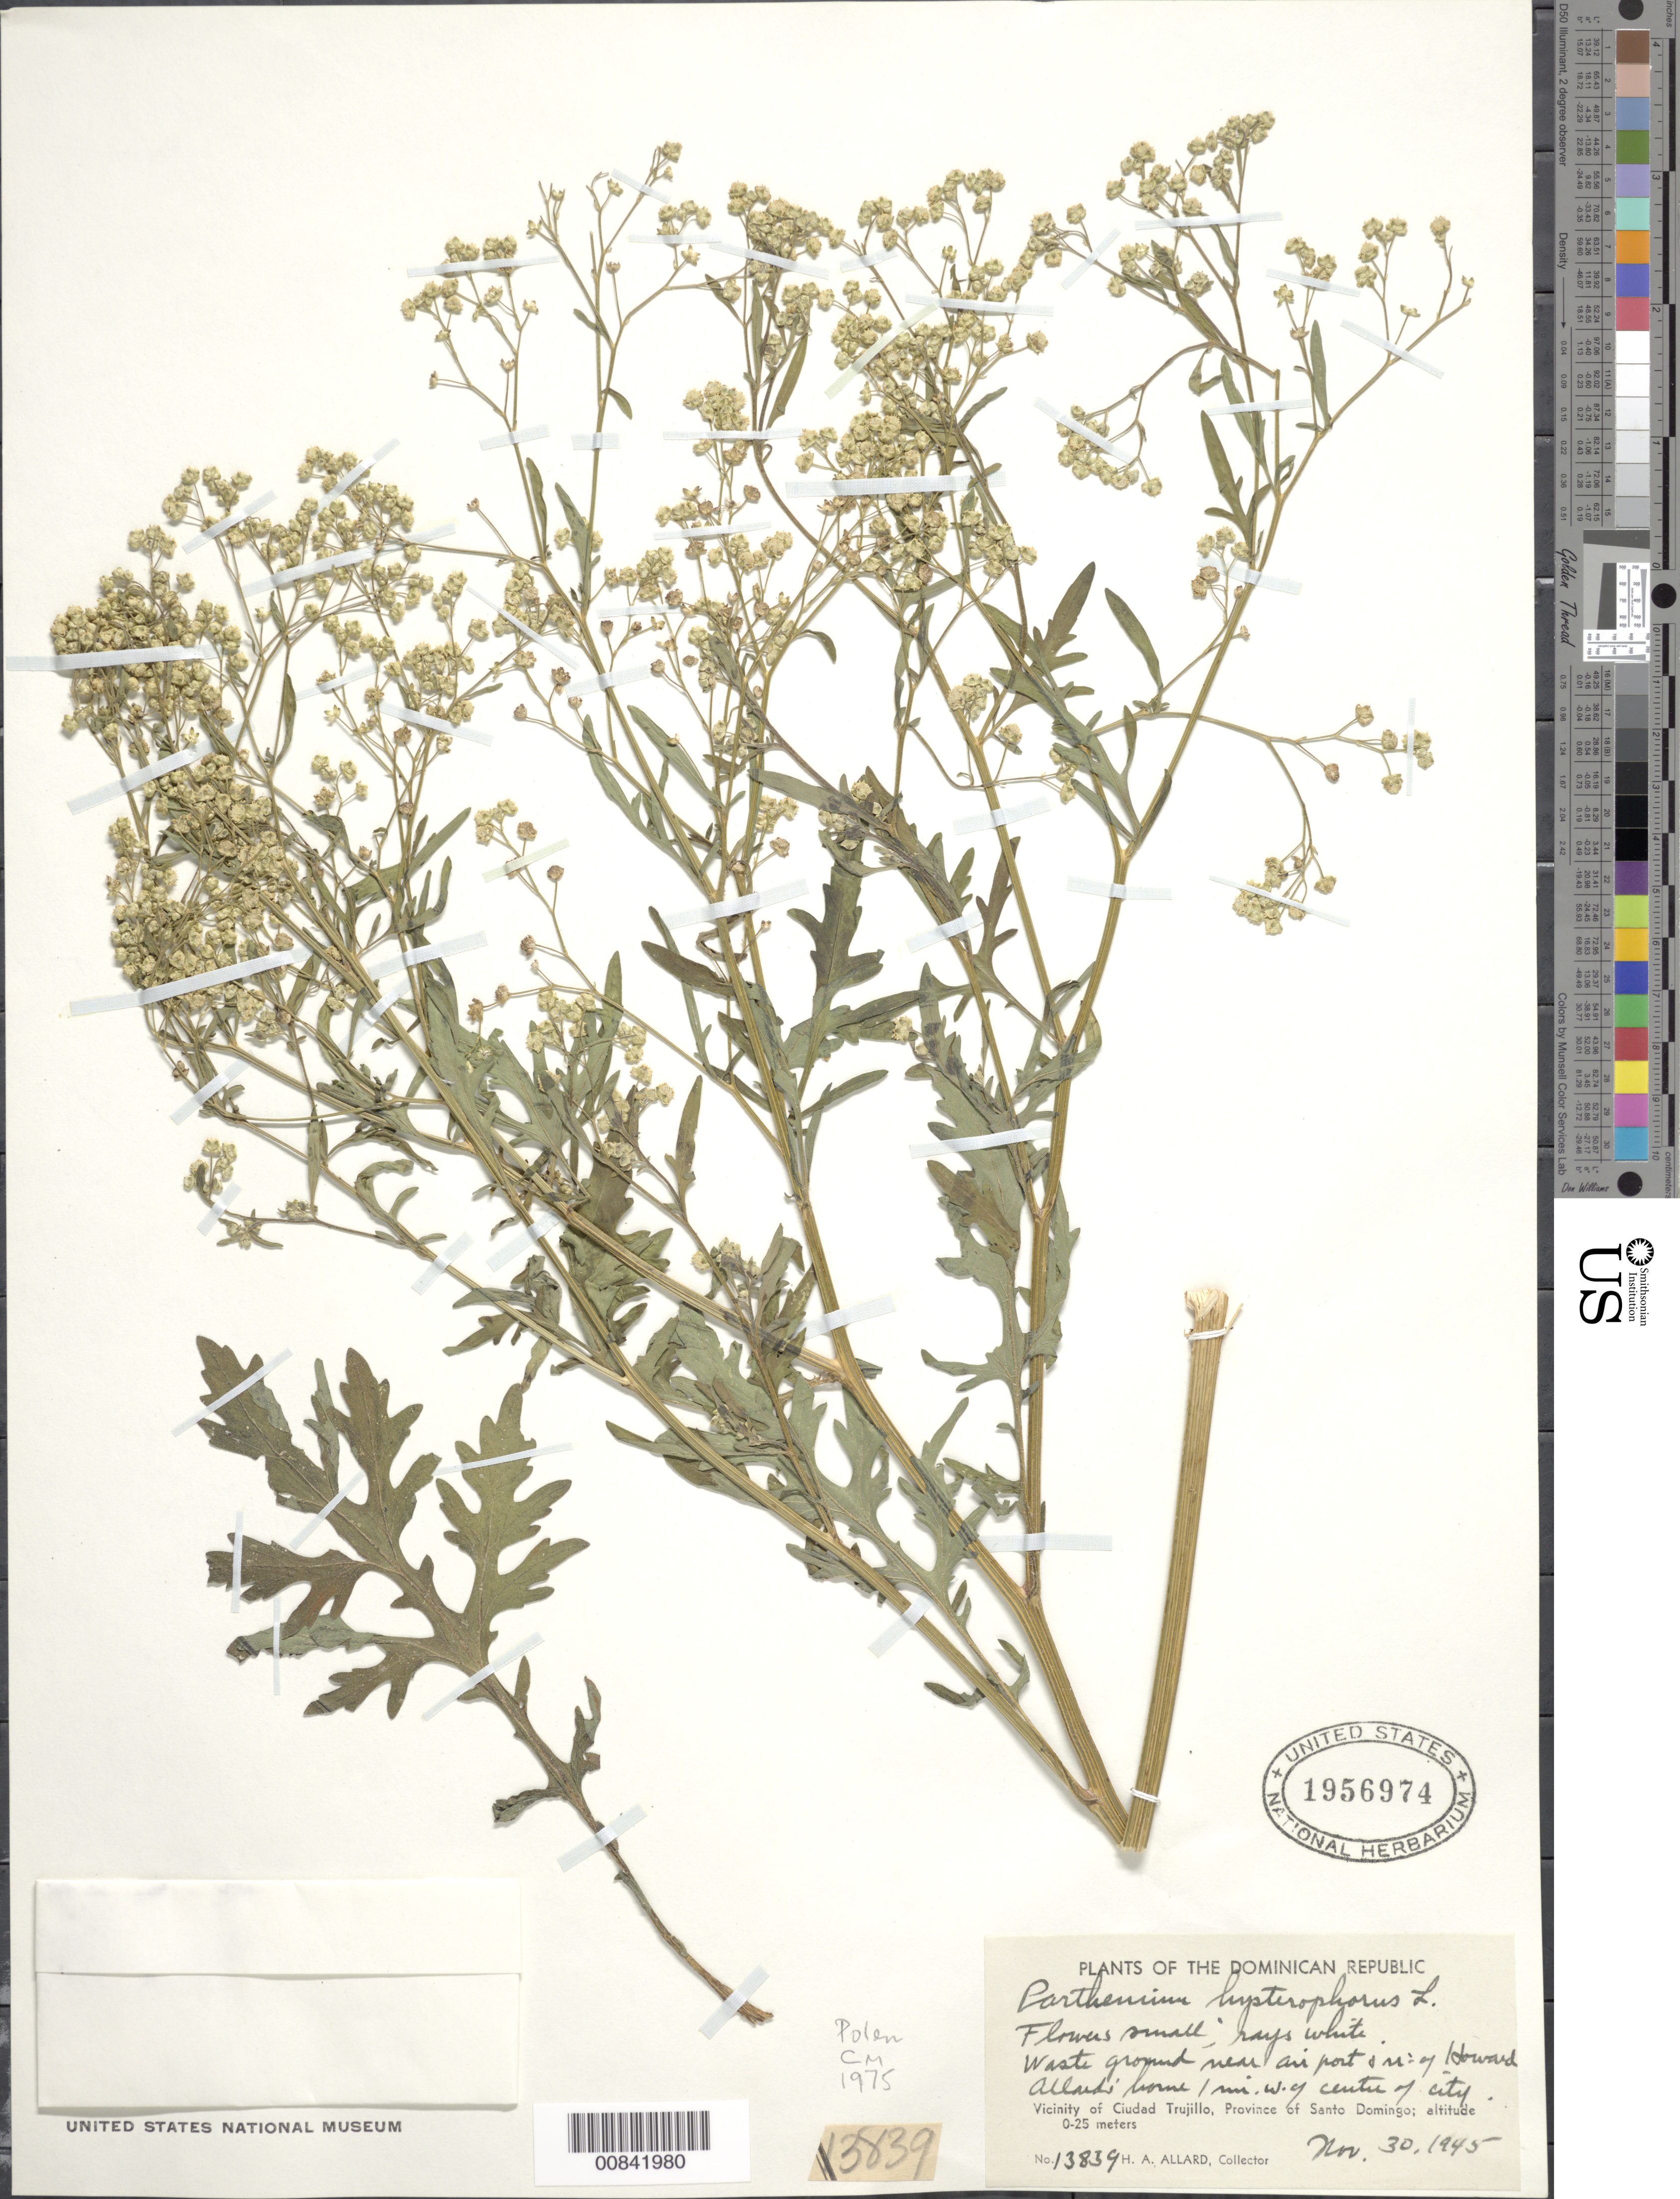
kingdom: Plantae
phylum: Tracheophyta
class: Magnoliopsida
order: Asterales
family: Asteraceae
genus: Parthenium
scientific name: Parthenium hysterophorus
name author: L.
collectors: H. A. Allard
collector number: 13839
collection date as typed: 30 Nov 1945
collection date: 1945-11-30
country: Dominican Republic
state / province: Distrito Nacional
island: Hispaniola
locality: Vicinity of Santo Domingo City, near airport and Howard Allard's home 1 mile W of center of city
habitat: Waste ground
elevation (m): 0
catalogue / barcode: US 1956974